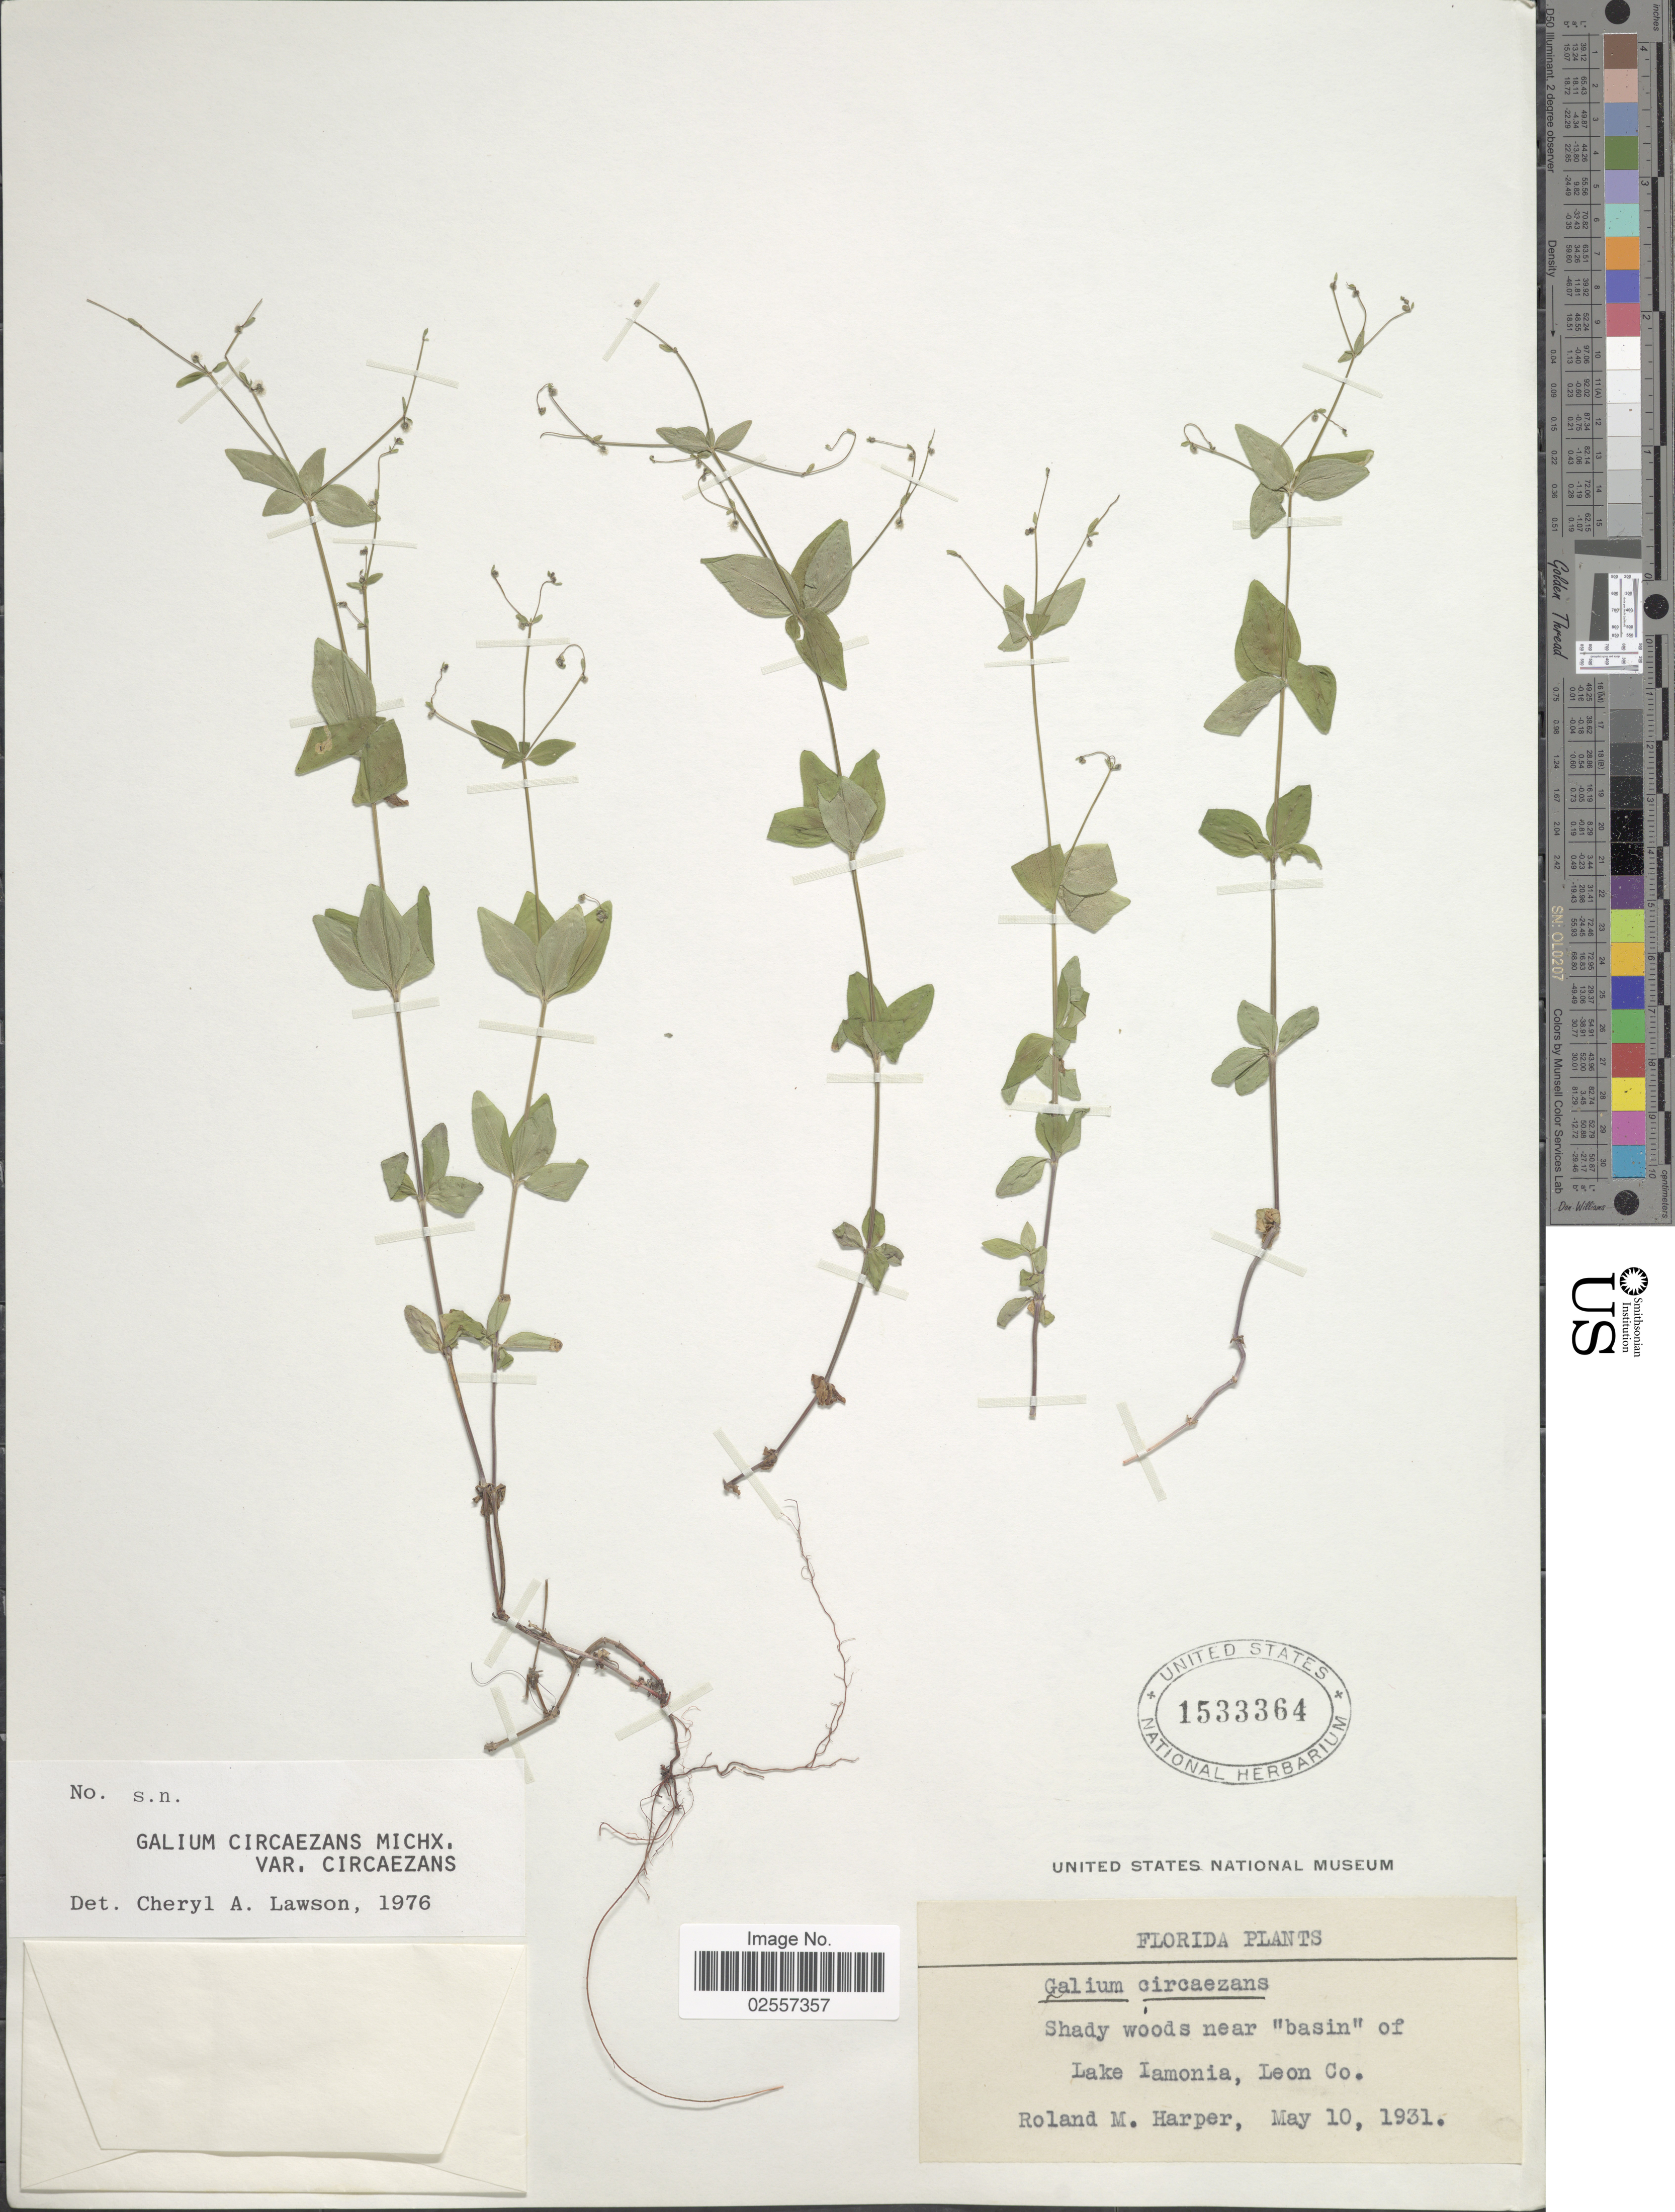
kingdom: Plantae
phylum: Tracheophyta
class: Magnoliopsida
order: Gentianales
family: Rubiaceae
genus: Galium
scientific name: Galium circaezans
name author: Michx.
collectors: R. M. Harper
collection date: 1931-05-10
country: United States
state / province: Florida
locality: Near "basin" of Lake Iamonia, Leon Co.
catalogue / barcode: US 1533364